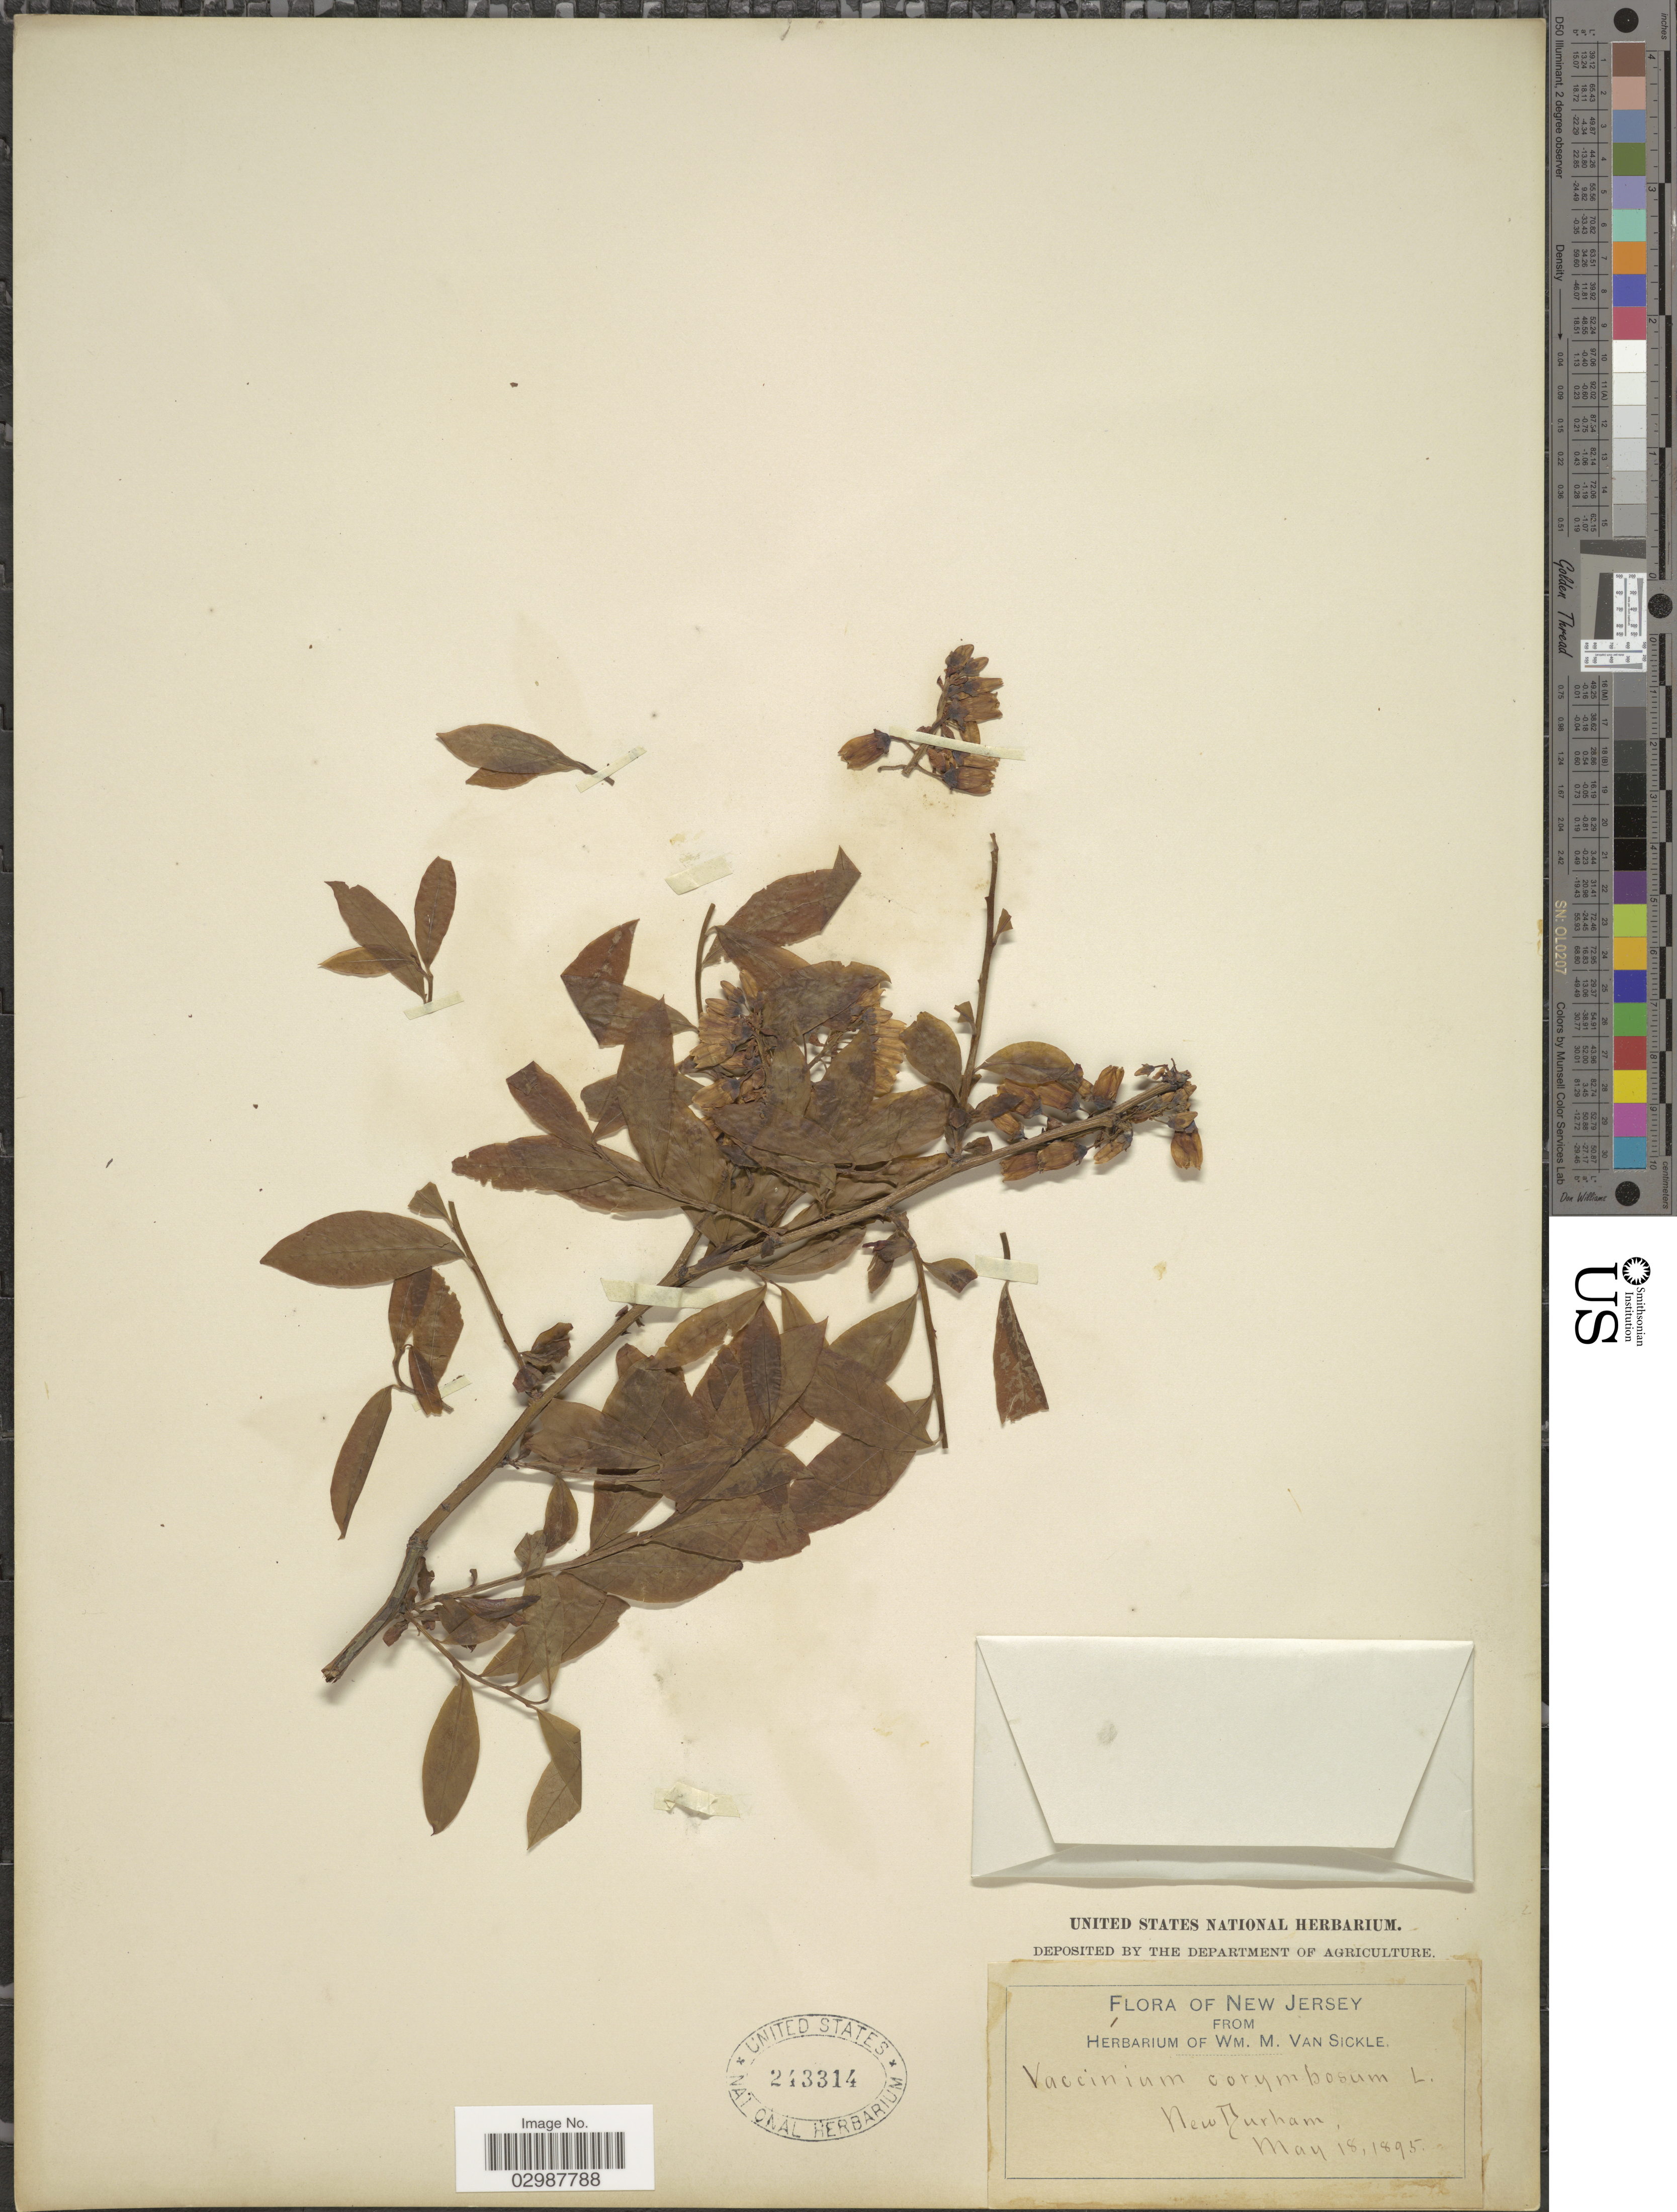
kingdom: Plantae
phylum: Tracheophyta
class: Magnoliopsida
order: Ericales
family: Ericaceae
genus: Vaccinium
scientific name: Vaccinium corymbosum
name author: L.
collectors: ex herb. Wm. M. Van Sickle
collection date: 1895-05-18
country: United States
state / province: New Jersey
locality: New Durham.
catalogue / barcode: US 243314